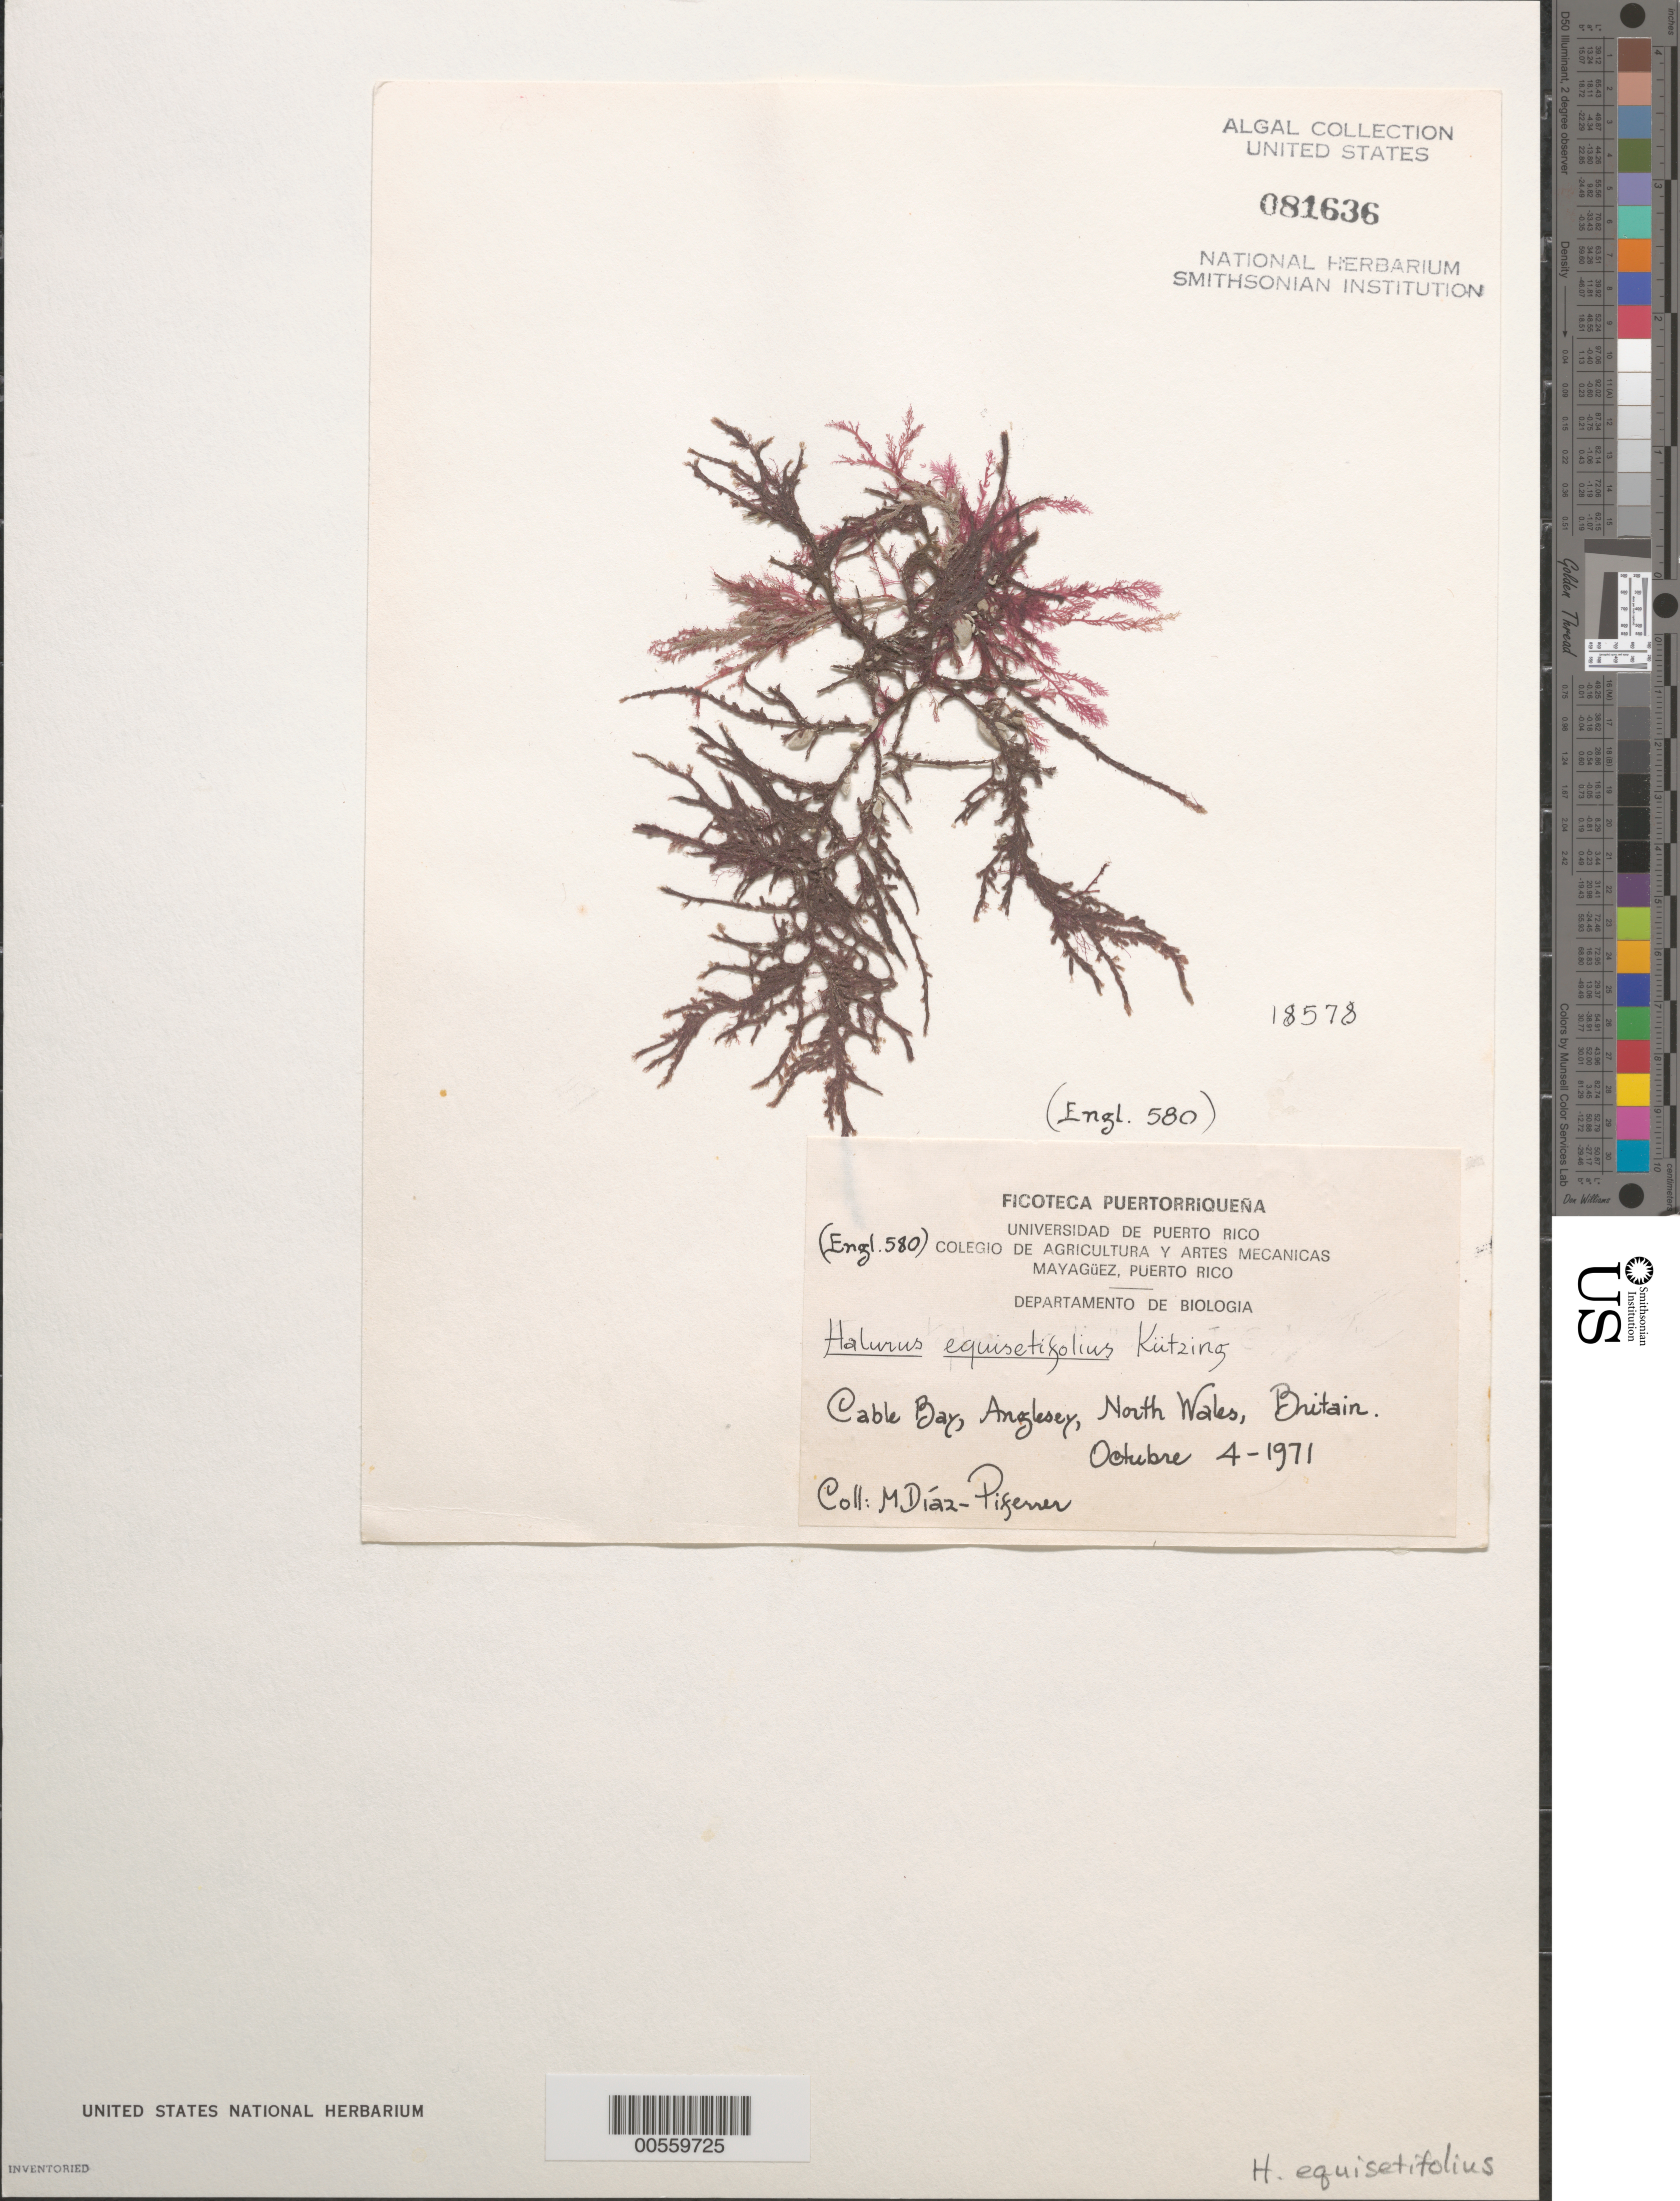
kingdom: Plantae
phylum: Rhodophyta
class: Florideophyceae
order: Ceramiales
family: Wrangeliaceae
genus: Halurus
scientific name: Halurus equisetifolius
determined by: Diaz-Piferrer, M.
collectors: M. Diaz-Piferrer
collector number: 18578 & ENGL. 580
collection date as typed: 04 Oct 1971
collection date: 1971-10-04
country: United Kingdom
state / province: Wales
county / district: Gwynedd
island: Anglesey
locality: Cable Bay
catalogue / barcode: US 81636